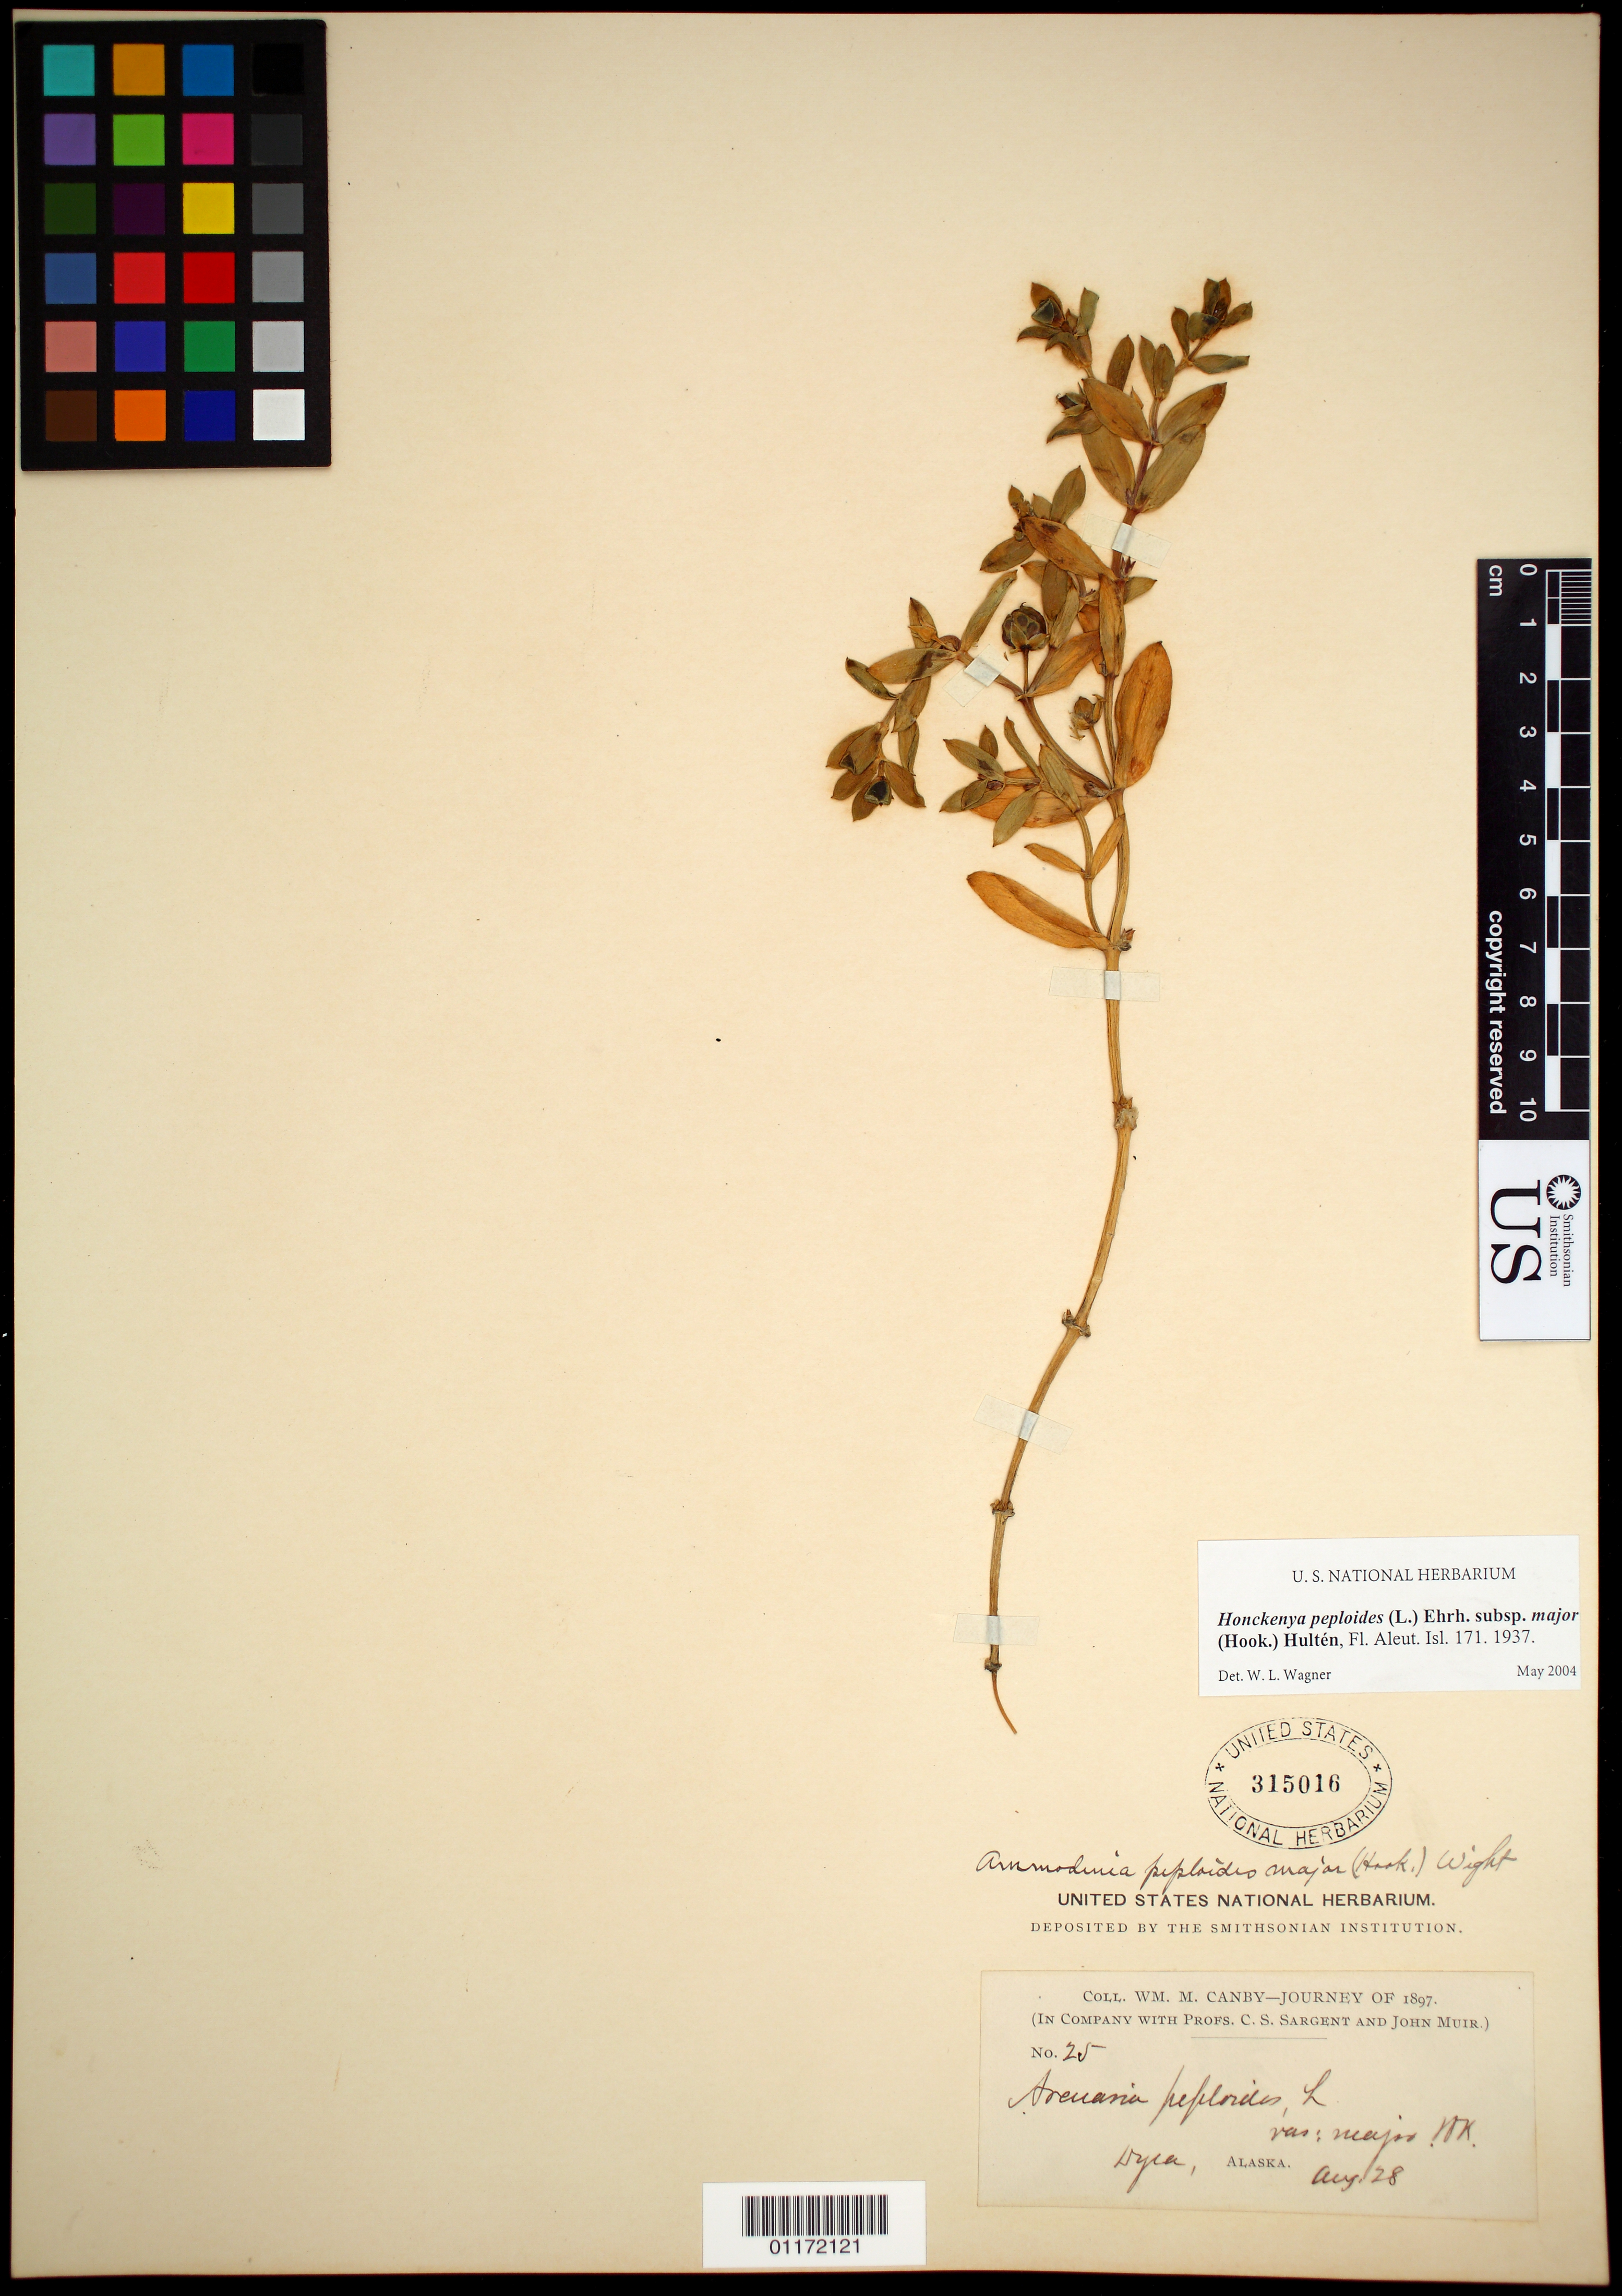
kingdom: Plantae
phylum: Tracheophyta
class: Magnoliopsida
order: Caryophyllales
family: Caryophyllaceae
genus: Honckenya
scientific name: Honckenya peploides subsp. major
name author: (Hook.) Hultén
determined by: Wagner, W. L., (BOT), Smithsonian Institution - National Museum of Natural History (UNITED STATES)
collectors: W. M. Canby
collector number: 25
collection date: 1897-08-28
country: United States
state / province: Alaska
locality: Dyea.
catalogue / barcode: US 315016